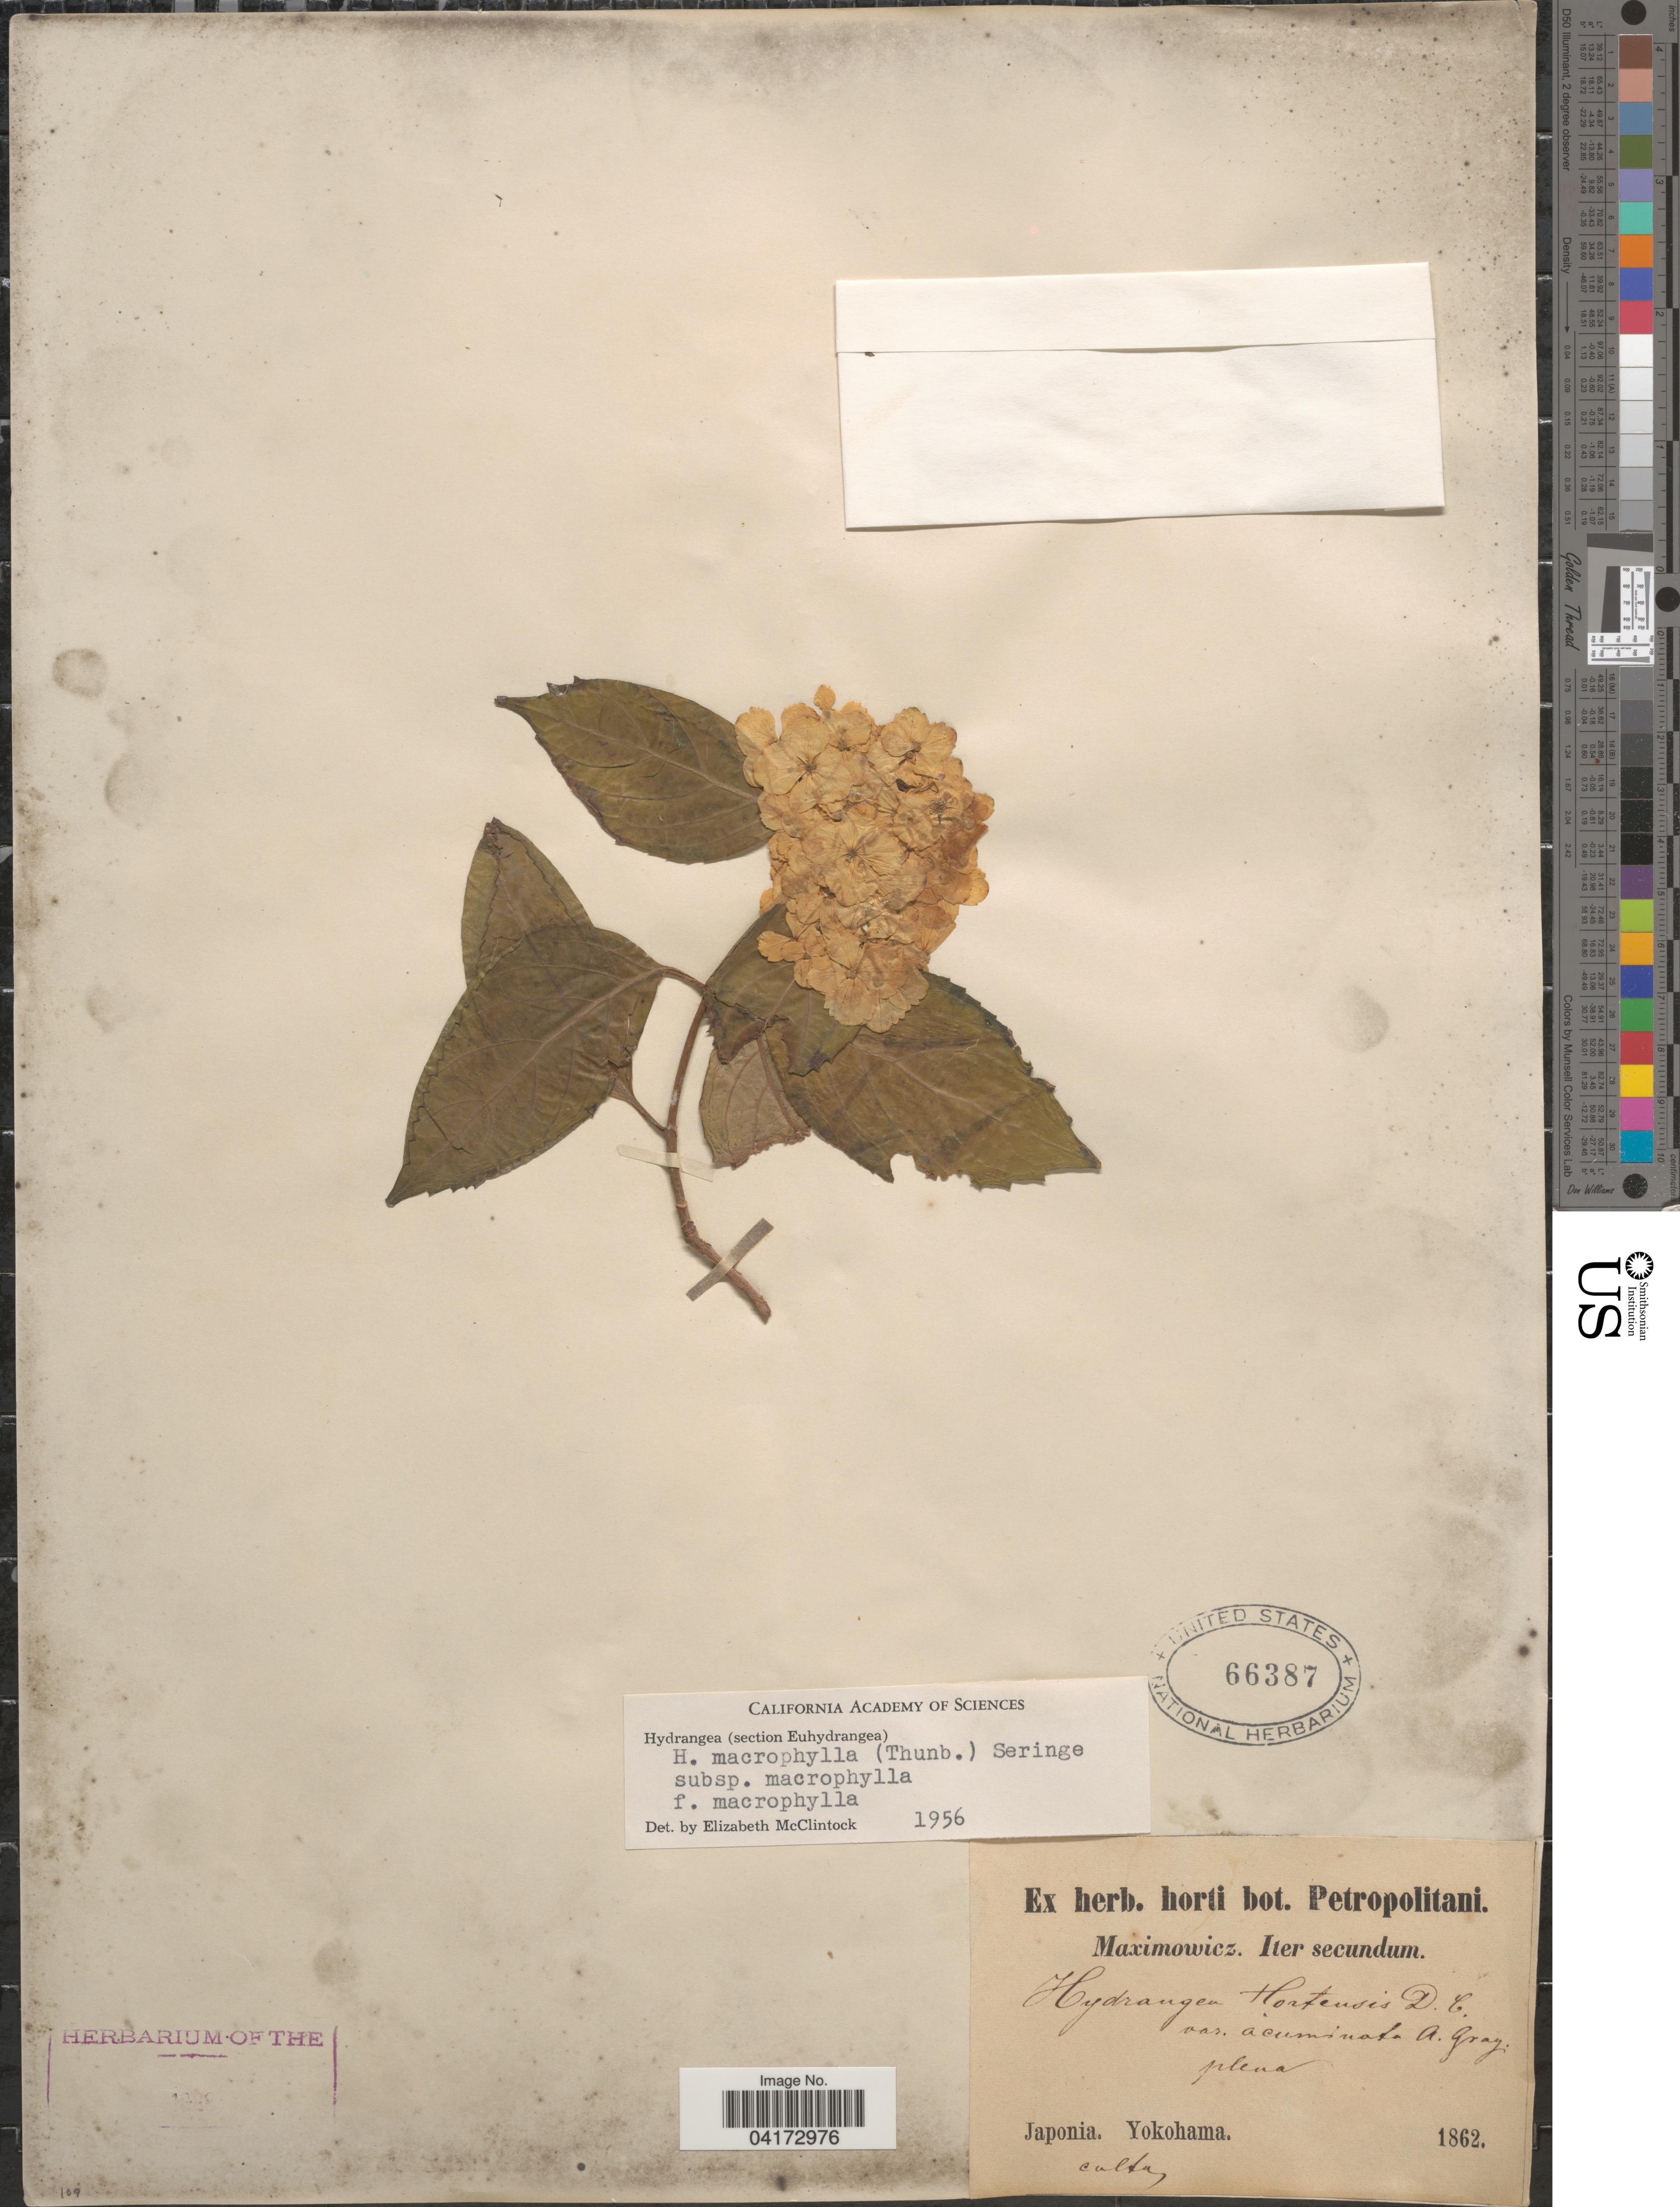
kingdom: Plantae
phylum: Tracheophyta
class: Magnoliopsida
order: Cornales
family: Hydrangeaceae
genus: Hydrangea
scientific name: Hydrangea macrophylla subsp. macrophylla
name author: (Thunb.) Ser.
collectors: Maximowicz, --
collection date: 1862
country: Japan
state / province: Kanagawa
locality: Japonia. Yokohama. Culta [unsure placement].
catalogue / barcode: US 66387